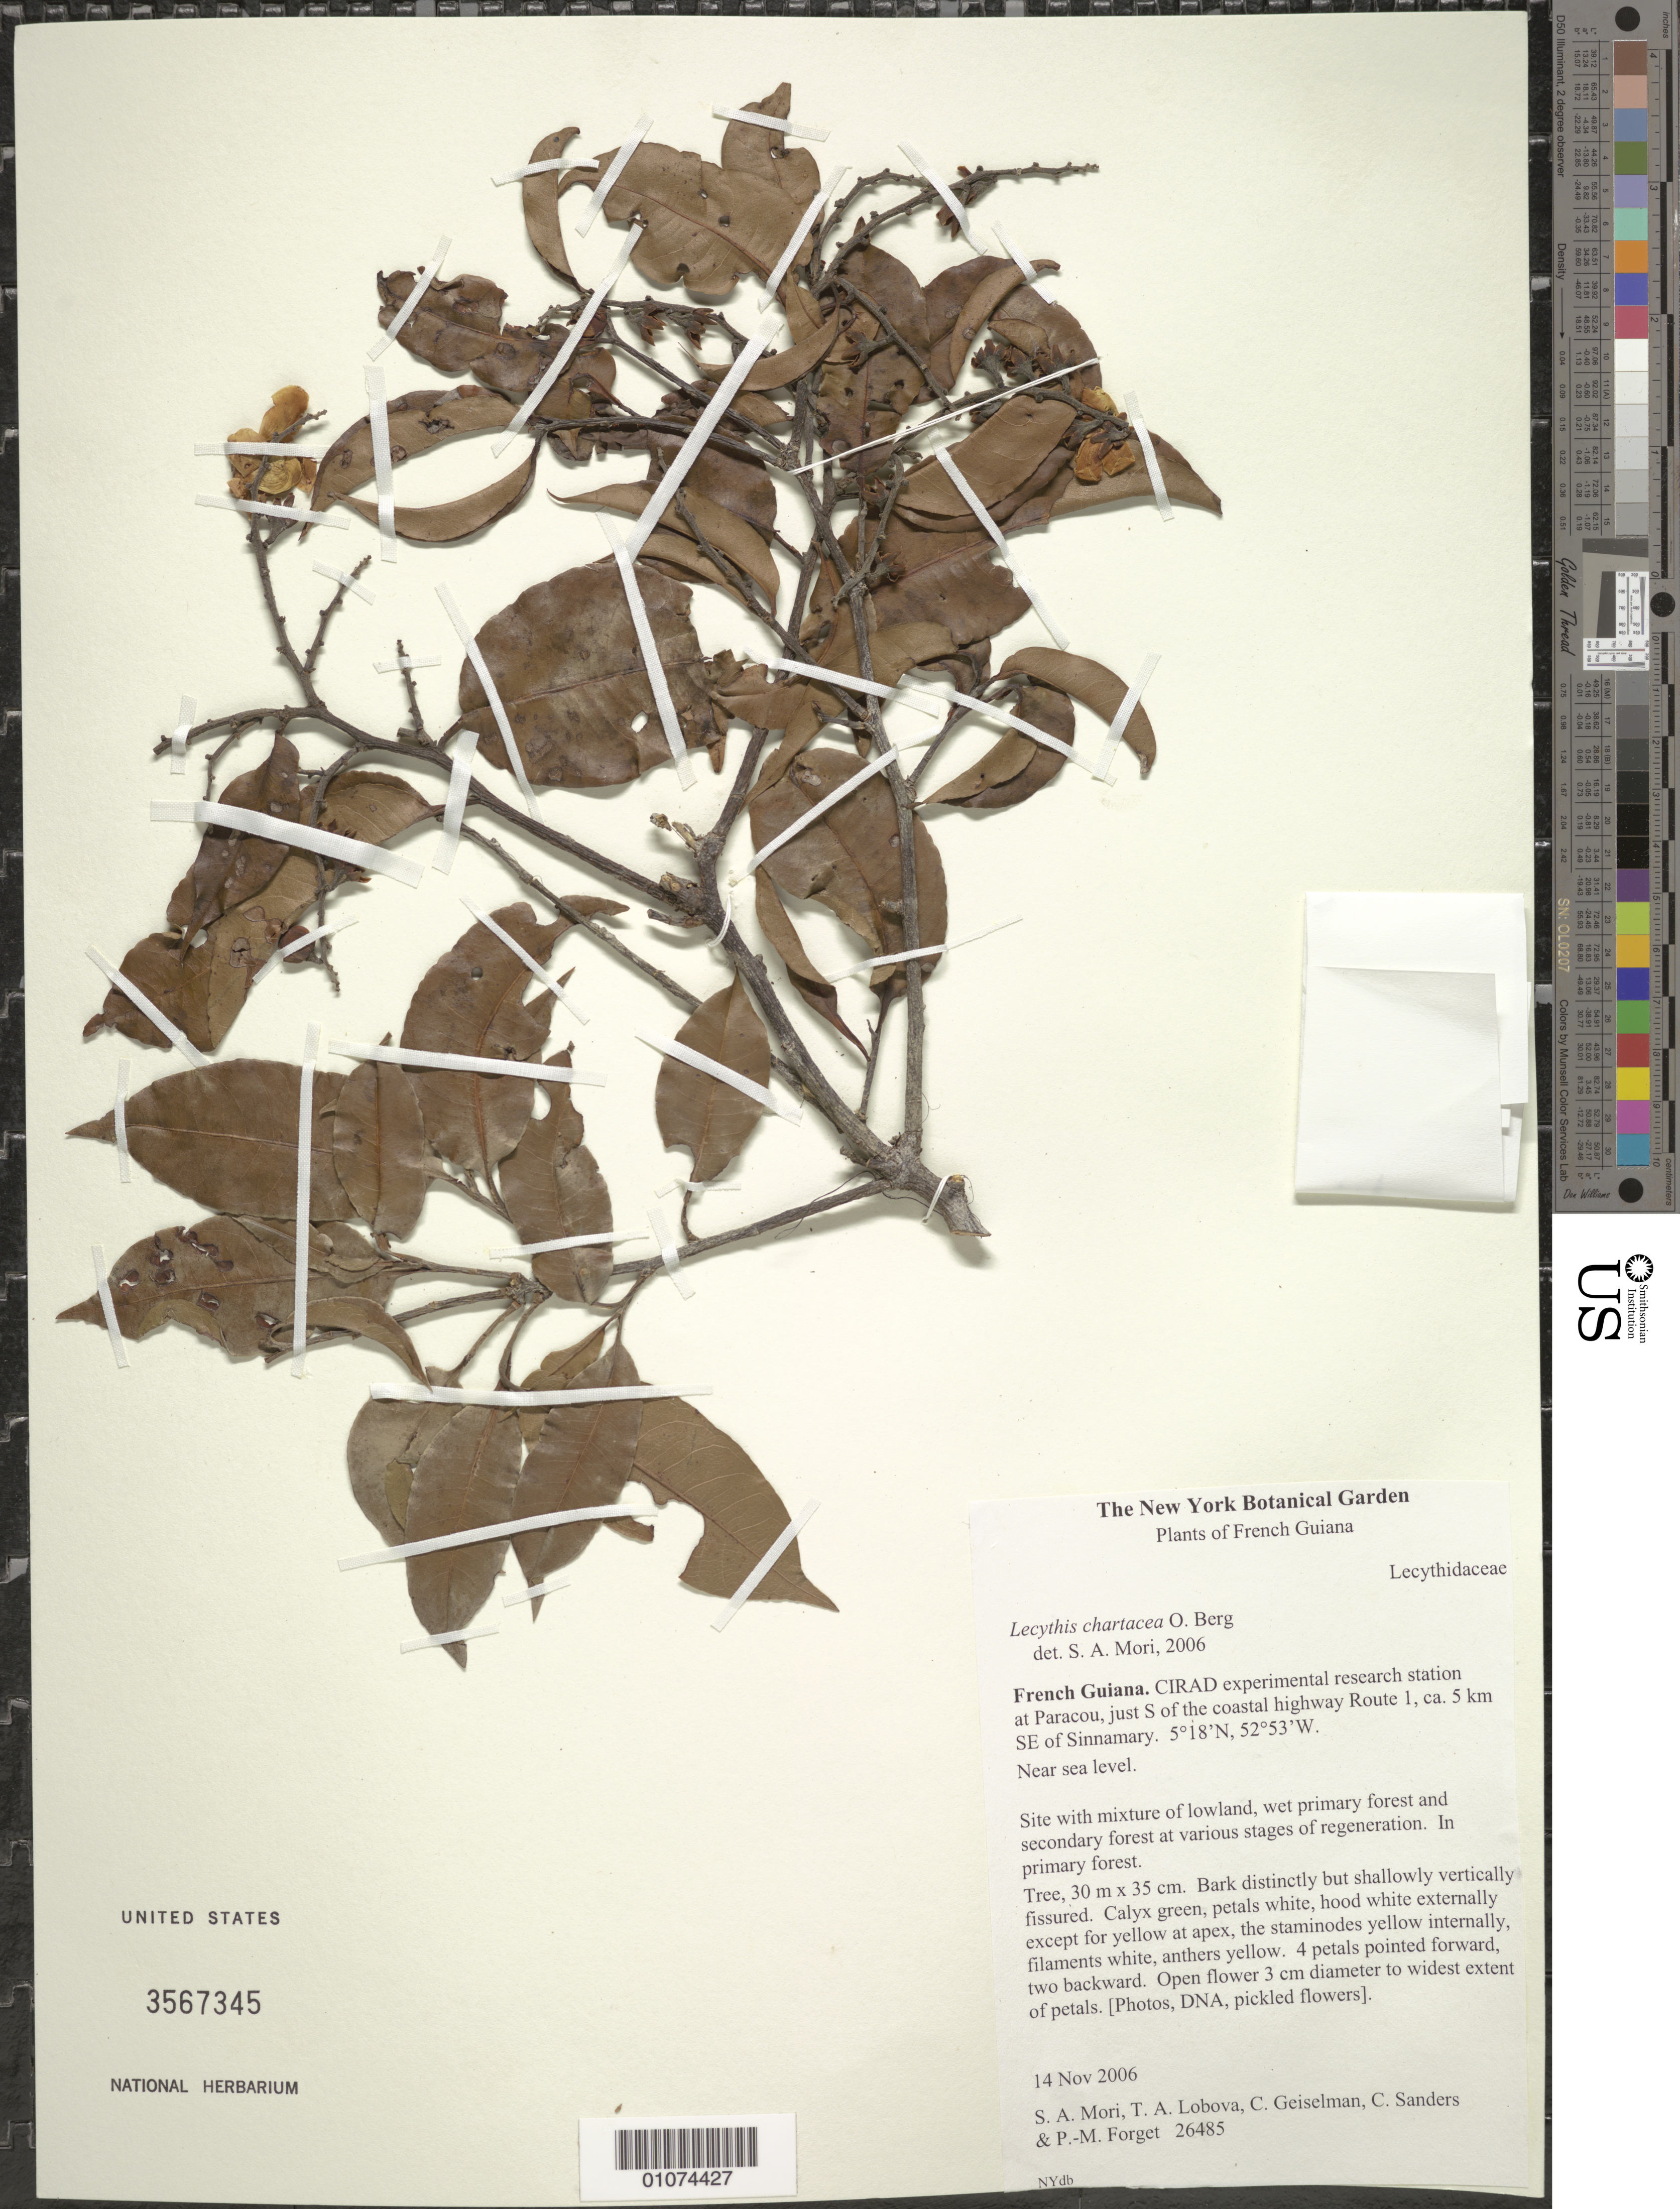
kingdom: Plantae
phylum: Tracheophyta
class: Magnoliopsida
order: Ericales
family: Lecythidaceae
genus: Lecythis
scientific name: Lecythis chartacea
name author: O. Berg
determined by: Mori, Scott A.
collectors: S. Mori, T. Lobova, C. Geiselman, C. Sanders & P.-M. Forget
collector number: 26485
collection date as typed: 14-Nov-06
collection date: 2006-11-14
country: French Guiana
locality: CIRAD experimental research station at Paracou, just south of coastal highway Route 1, ca. 5 km. SE of Sinnamary.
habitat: Near sea level. Site with mixture of lowland, wet primary forest and secondary forest at various stages of regeneration. In primary forest.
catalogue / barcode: US 3567345